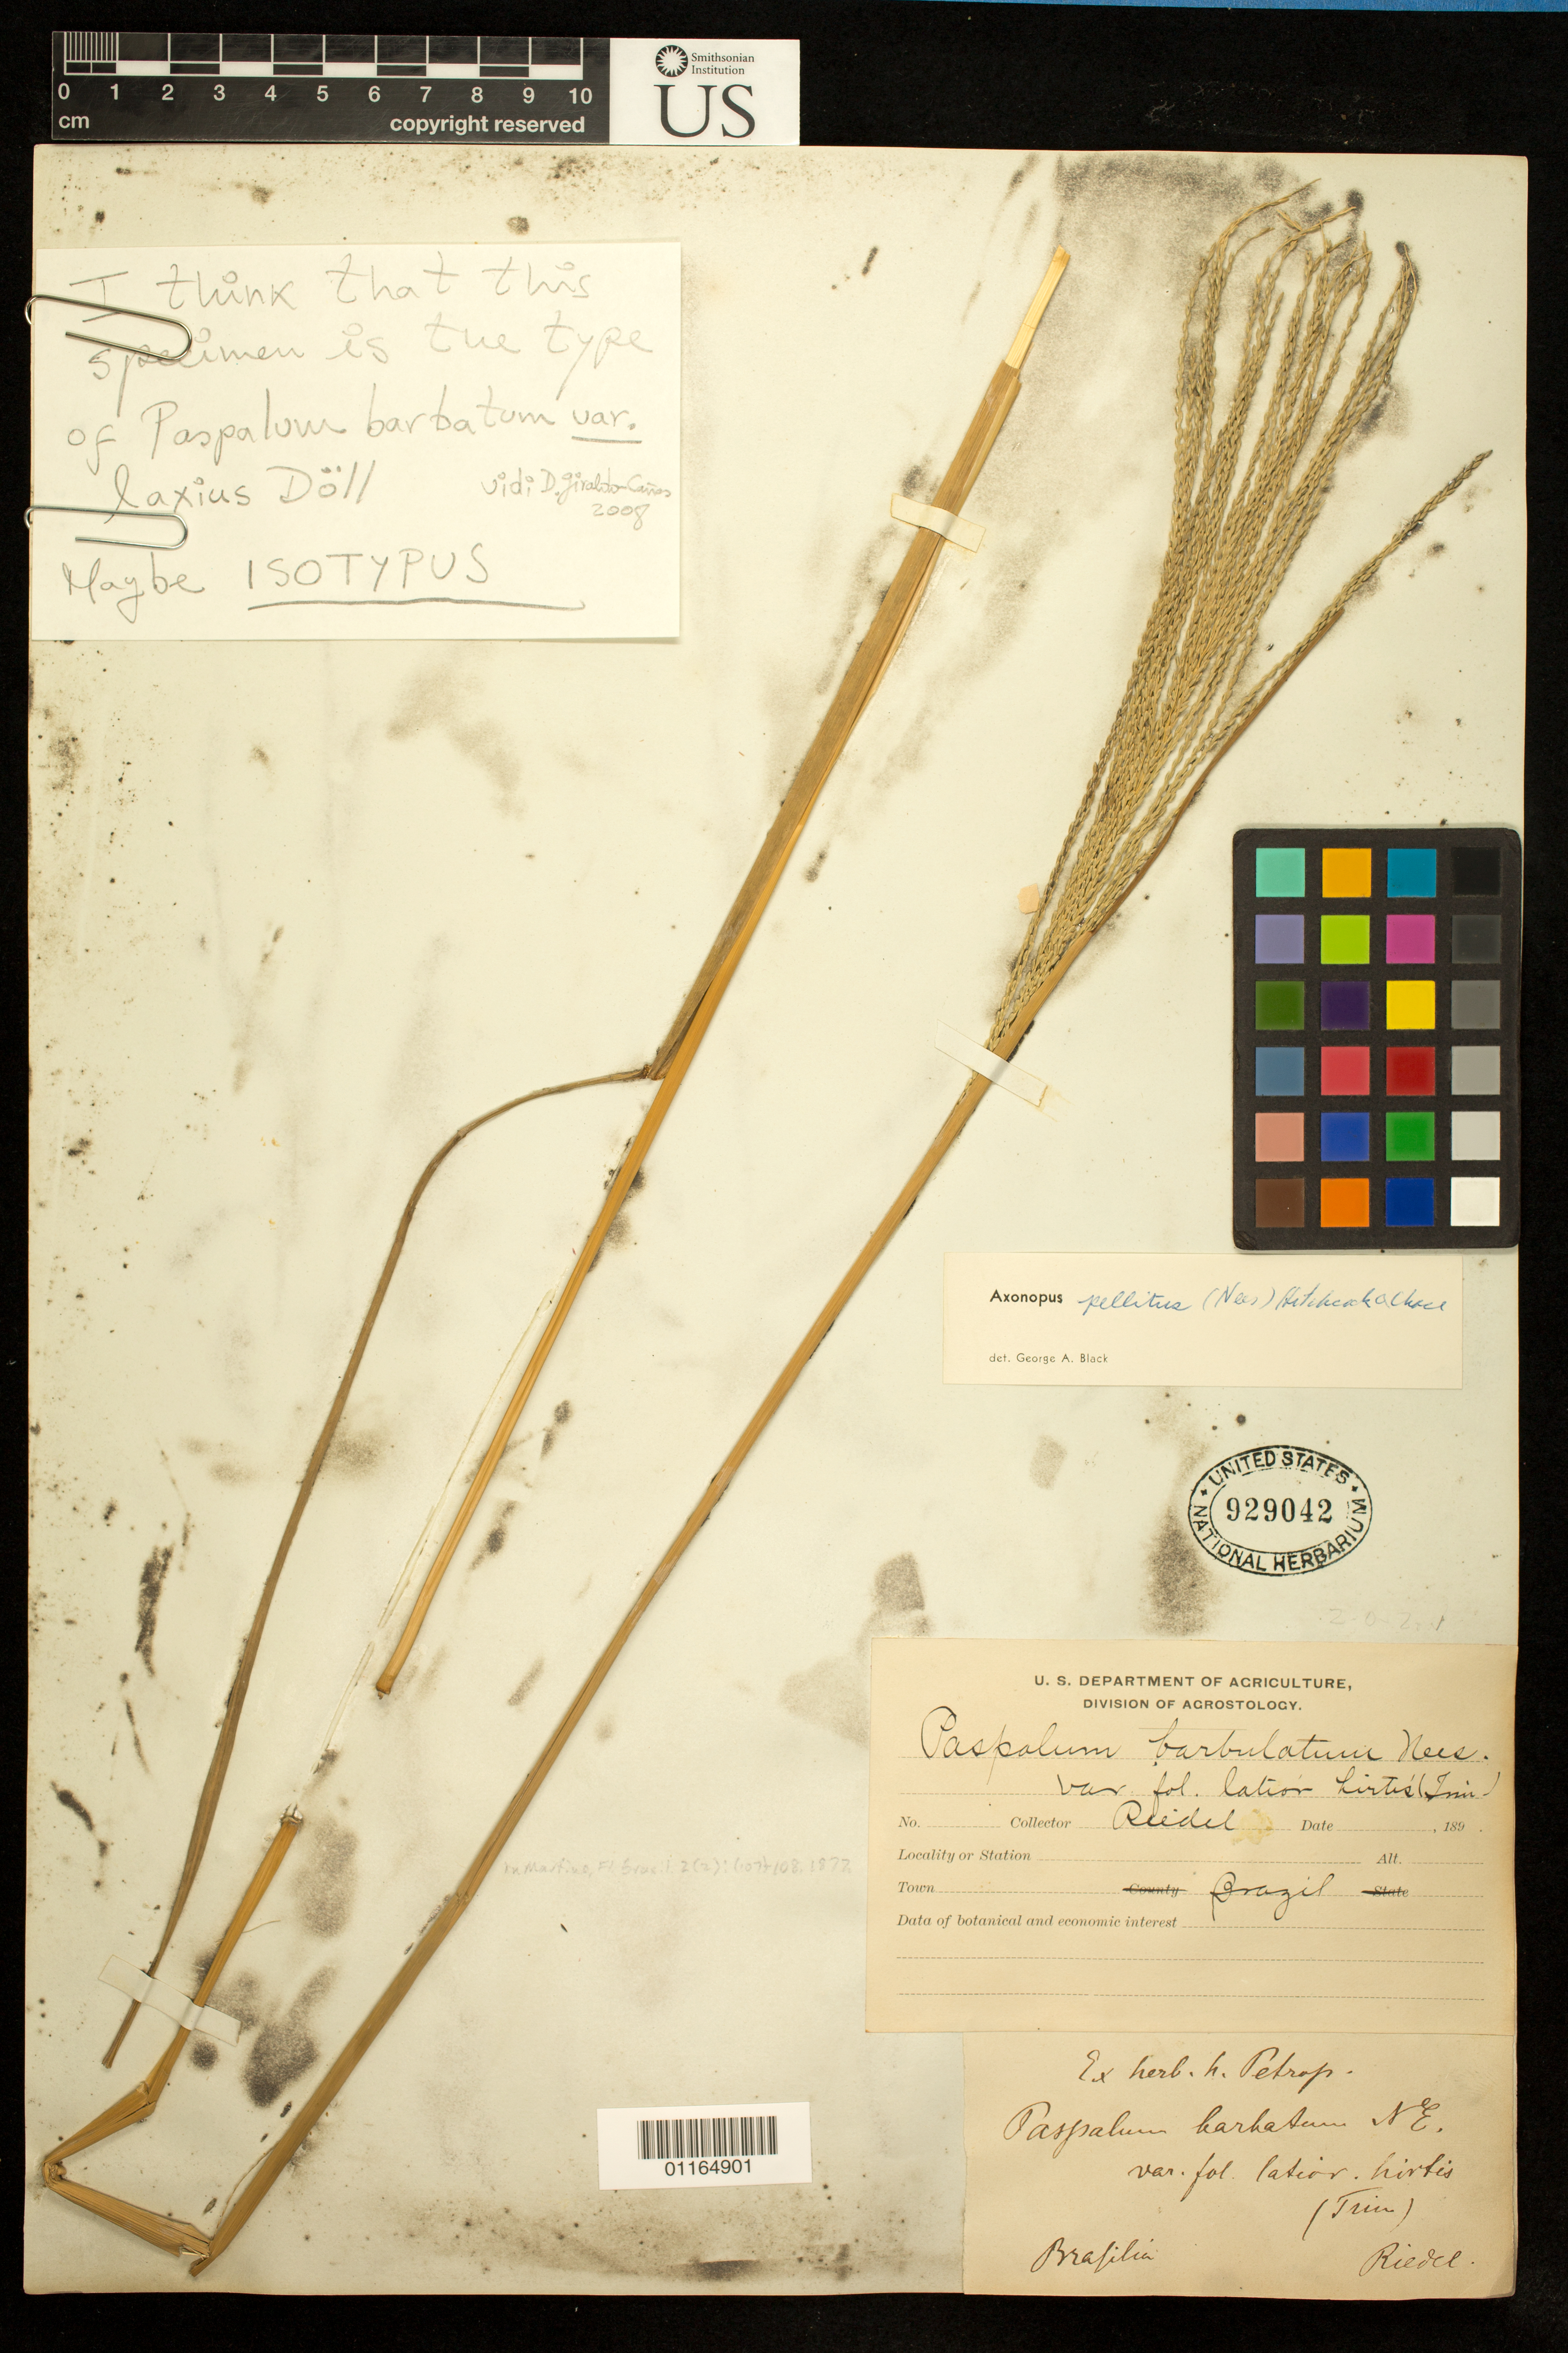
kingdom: Plantae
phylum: Tracheophyta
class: Liliopsida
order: Poales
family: Poaceae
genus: Paspalum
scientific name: Paspalum barbatum var. laxius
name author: Döll in Mart.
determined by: Giraldo-Cañas, D. A.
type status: Possible Type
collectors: L. Reidel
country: Brazil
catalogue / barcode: US 929042